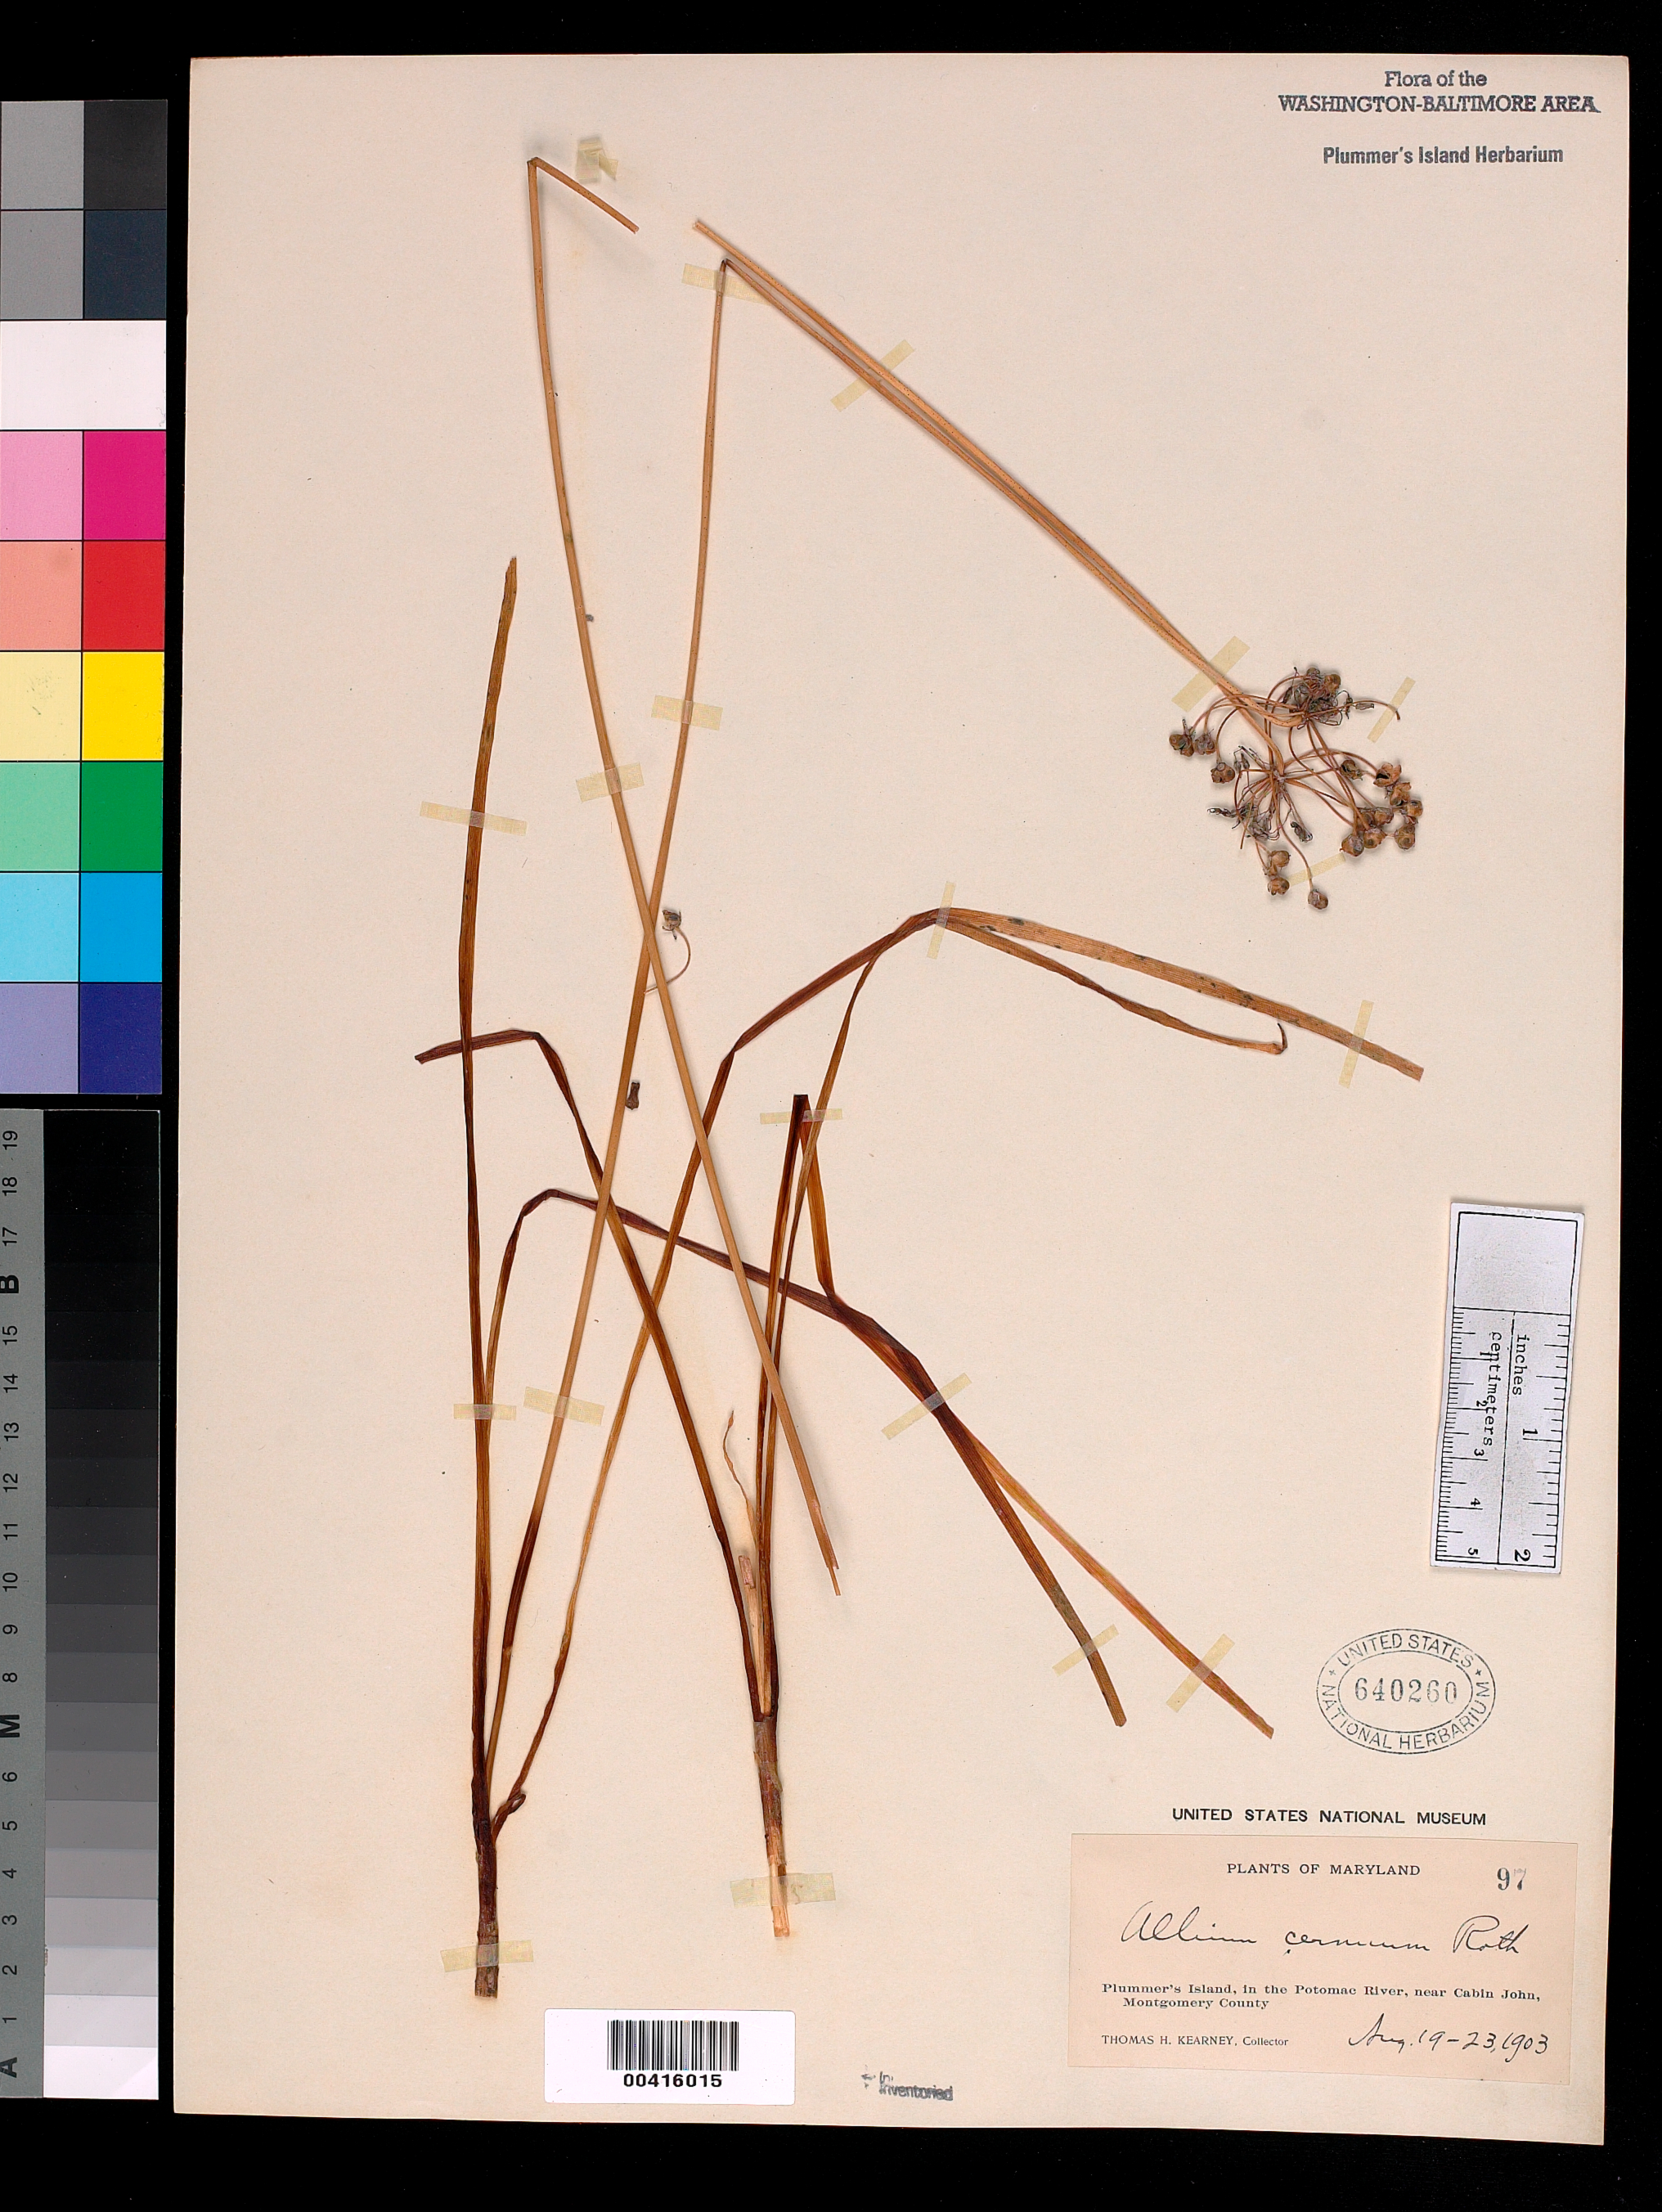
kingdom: Plantae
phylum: Tracheophyta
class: Liliopsida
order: Asparagales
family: Amaryllidaceae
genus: Allium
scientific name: Allium cernuum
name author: Roth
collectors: T. H. Kearney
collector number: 97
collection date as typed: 19 Aug 1903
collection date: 1903-08-19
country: United States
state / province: Maryland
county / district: Montgomery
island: Plummers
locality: Plummer's Island C. & O. Canal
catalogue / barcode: US 640260